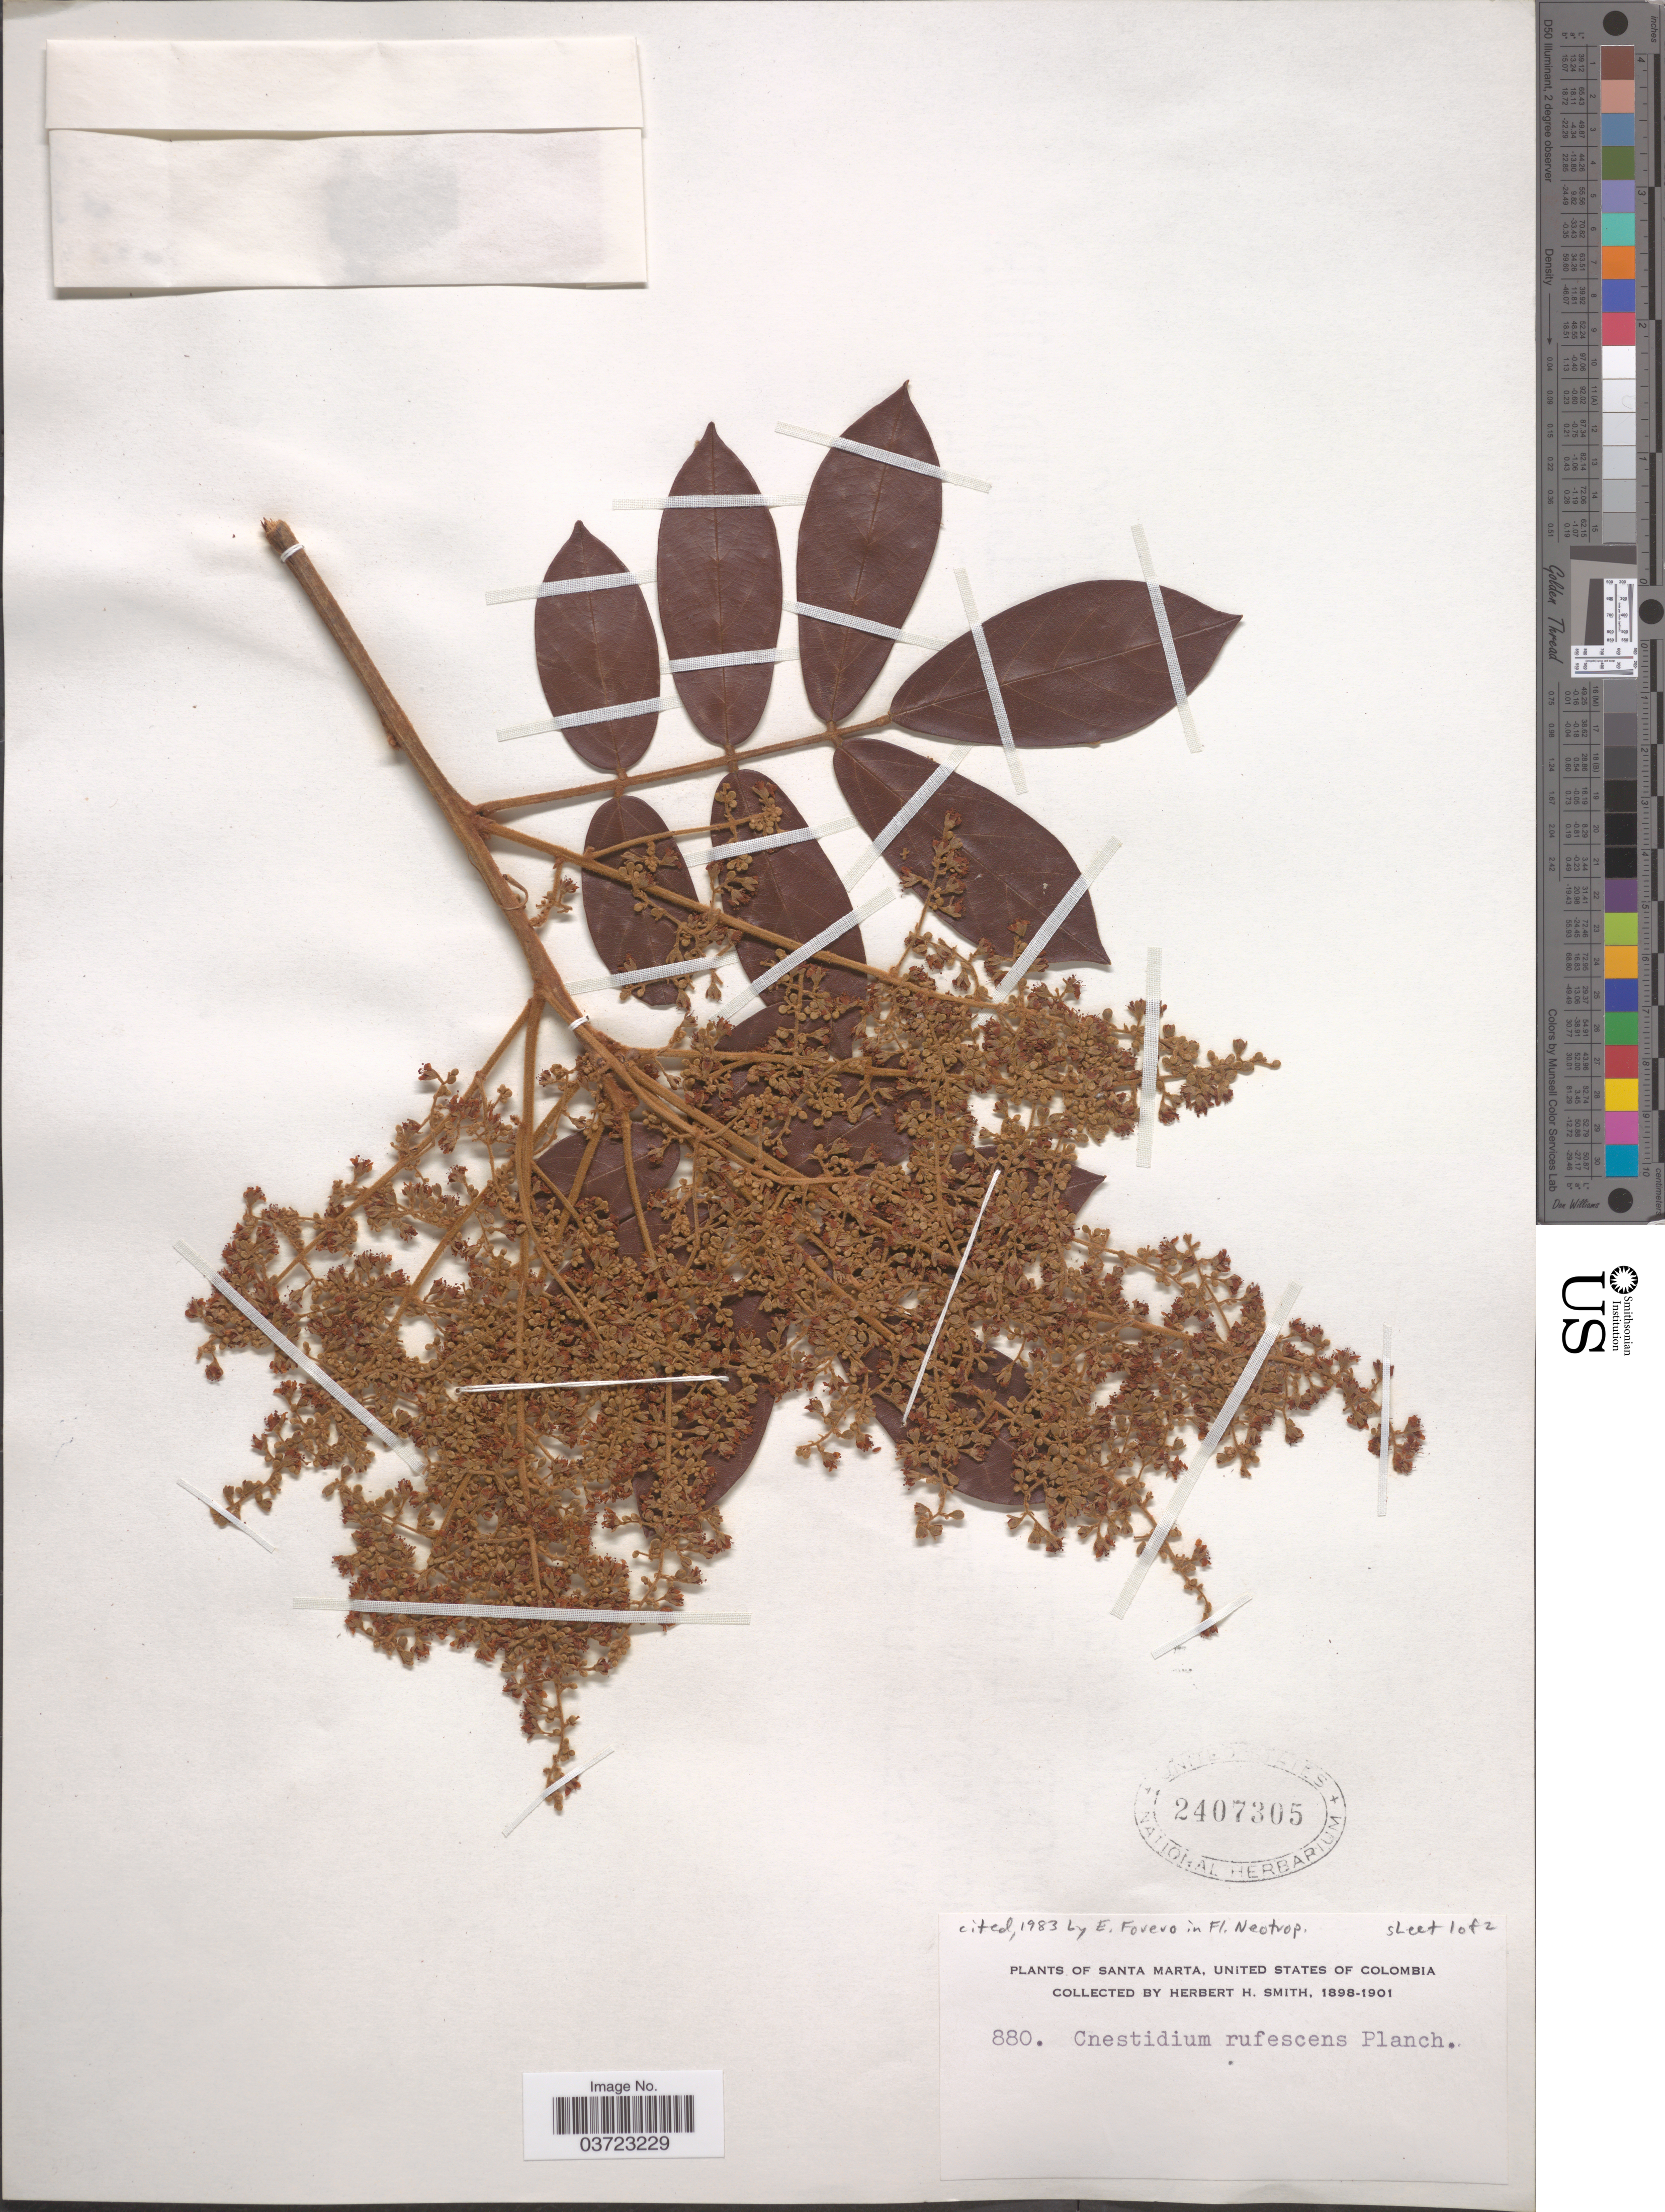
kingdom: Plantae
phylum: Tracheophyta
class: Magnoliopsida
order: Oxalidales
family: Connaraceae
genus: Cnestidium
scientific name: Cnestidium rufescens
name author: Planch.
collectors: Herbert H. Smith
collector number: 880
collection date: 1898/1901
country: Colombia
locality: Santa Marta, United States of Colombia.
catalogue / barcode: US 2407305